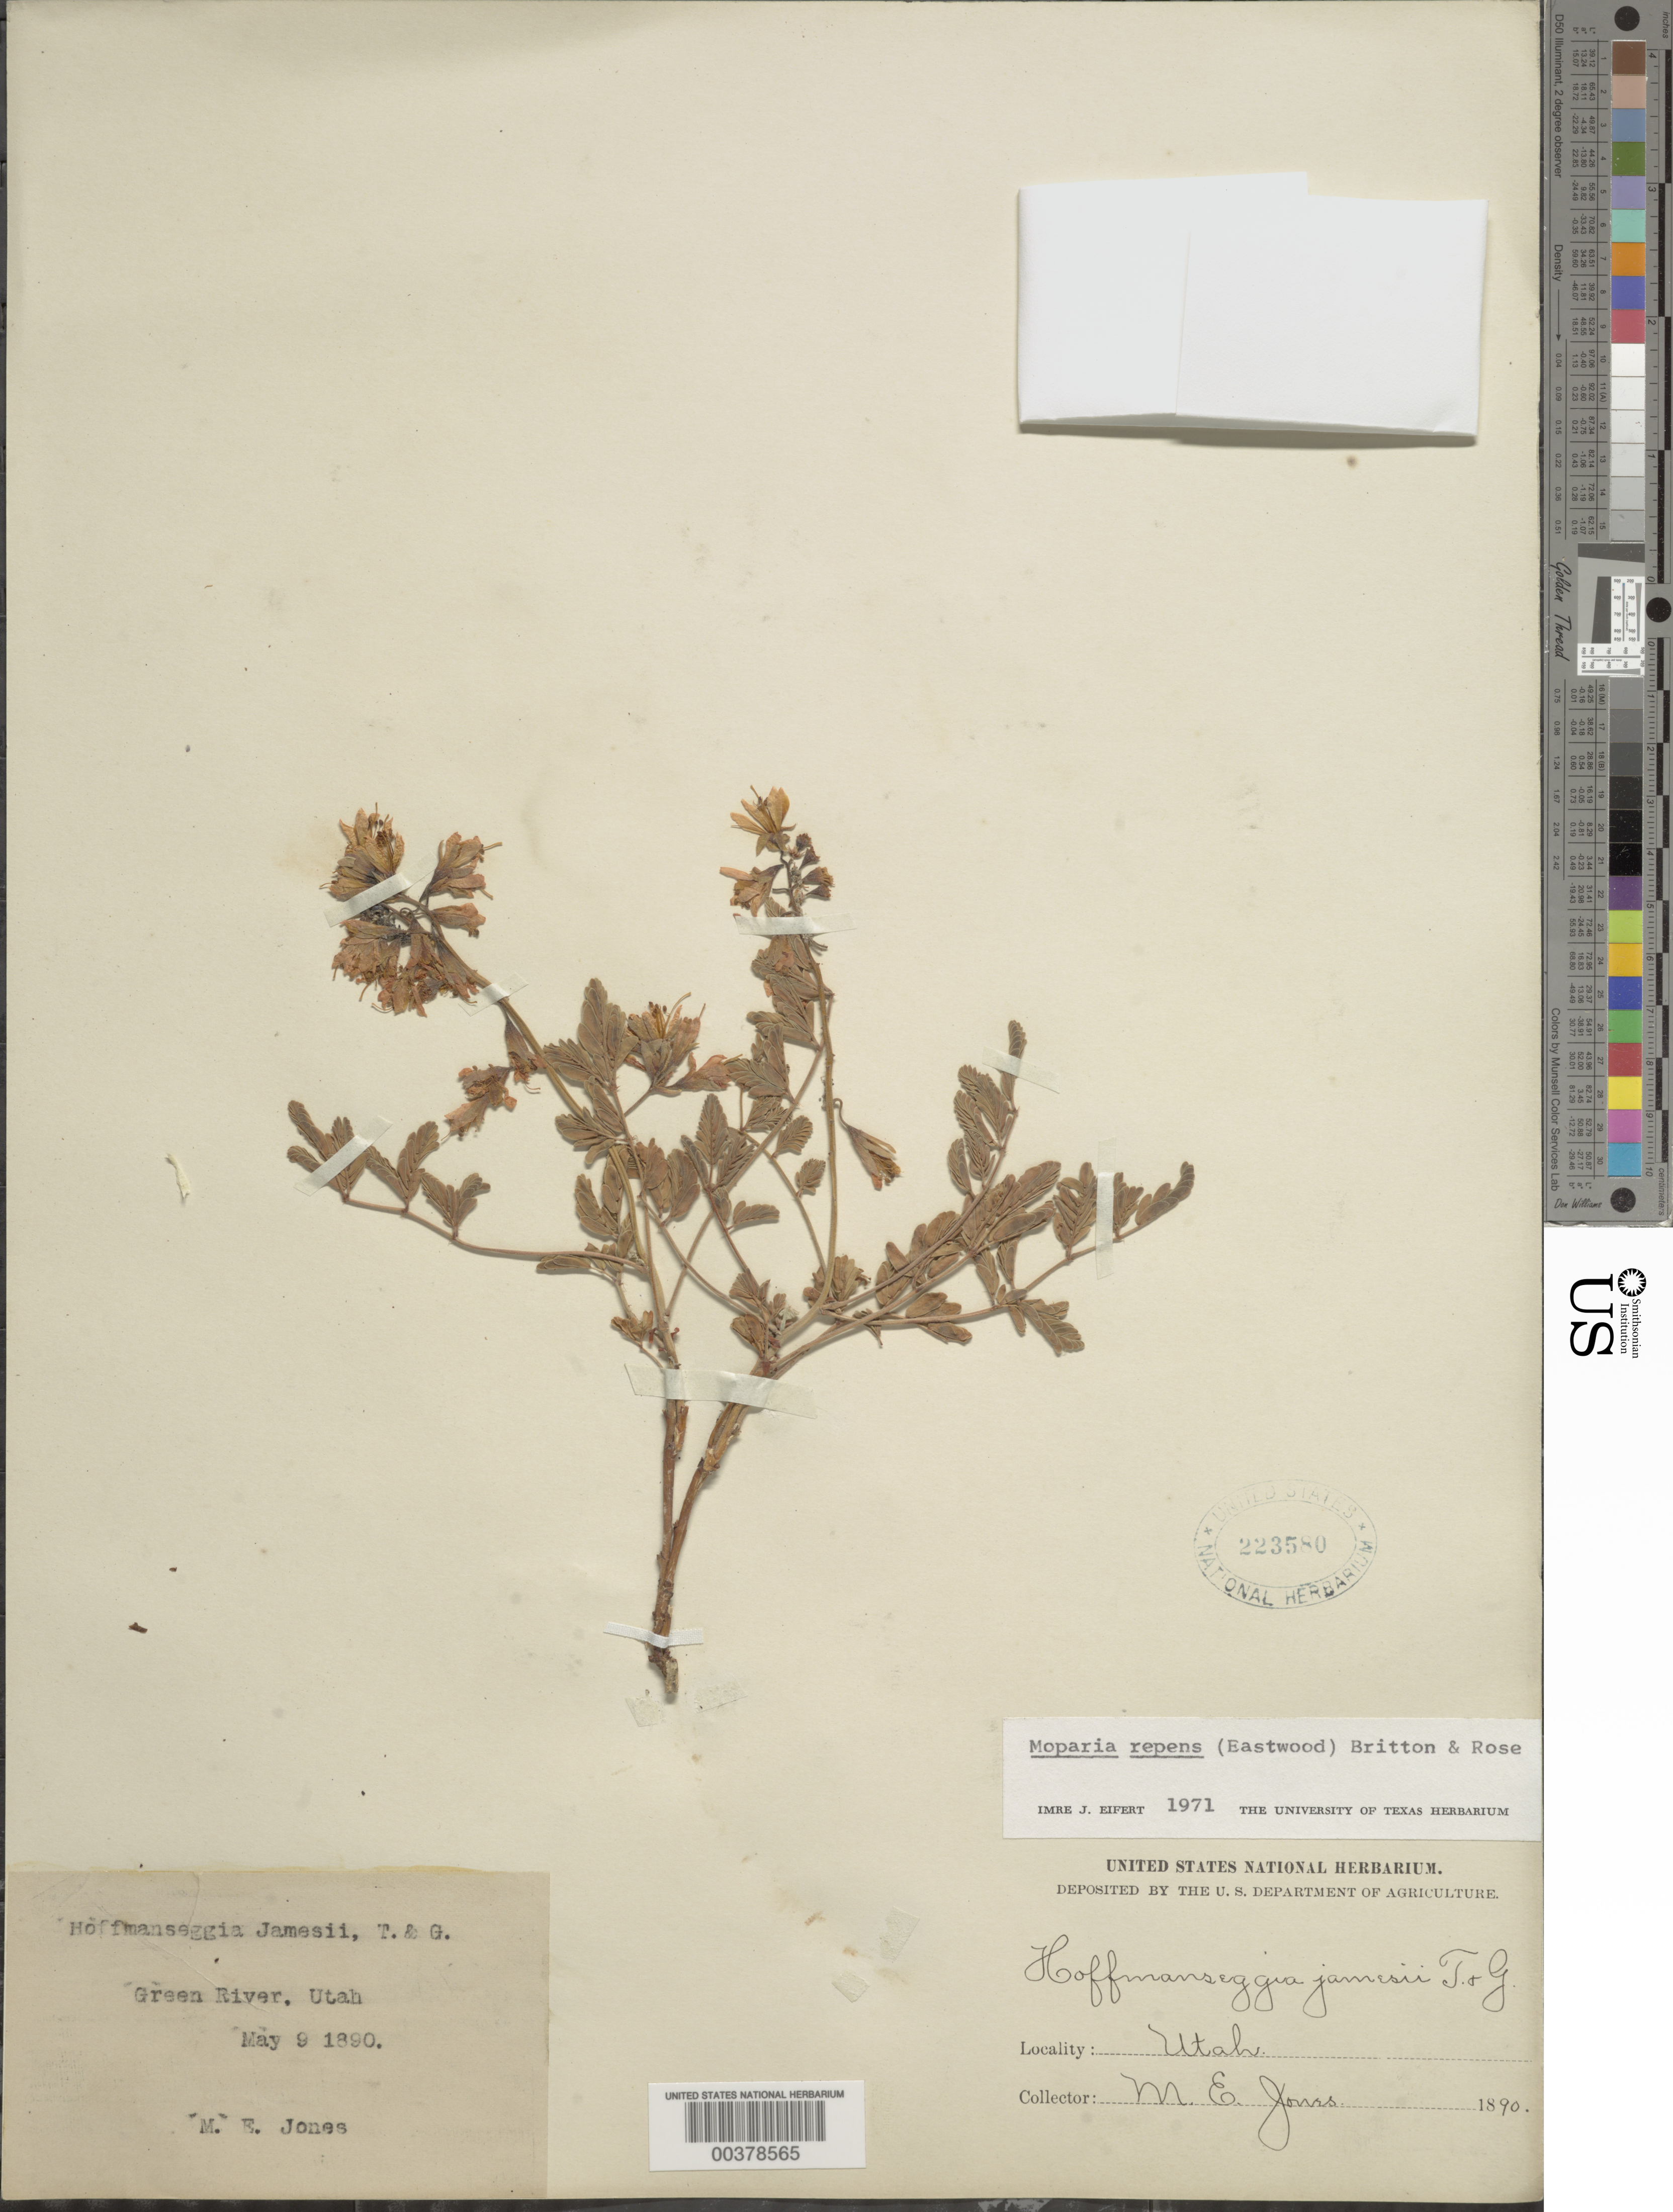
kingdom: Plantae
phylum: Tracheophyta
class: Magnoliopsida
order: Fabales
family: Fabaceae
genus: Hoffmannseggia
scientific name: Hoffmannseggia repens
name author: (Eastw.) Cockerell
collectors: M. E. Jones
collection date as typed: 09 May 1890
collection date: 1890-05-09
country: United States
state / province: Utah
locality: Green river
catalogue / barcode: US 223580